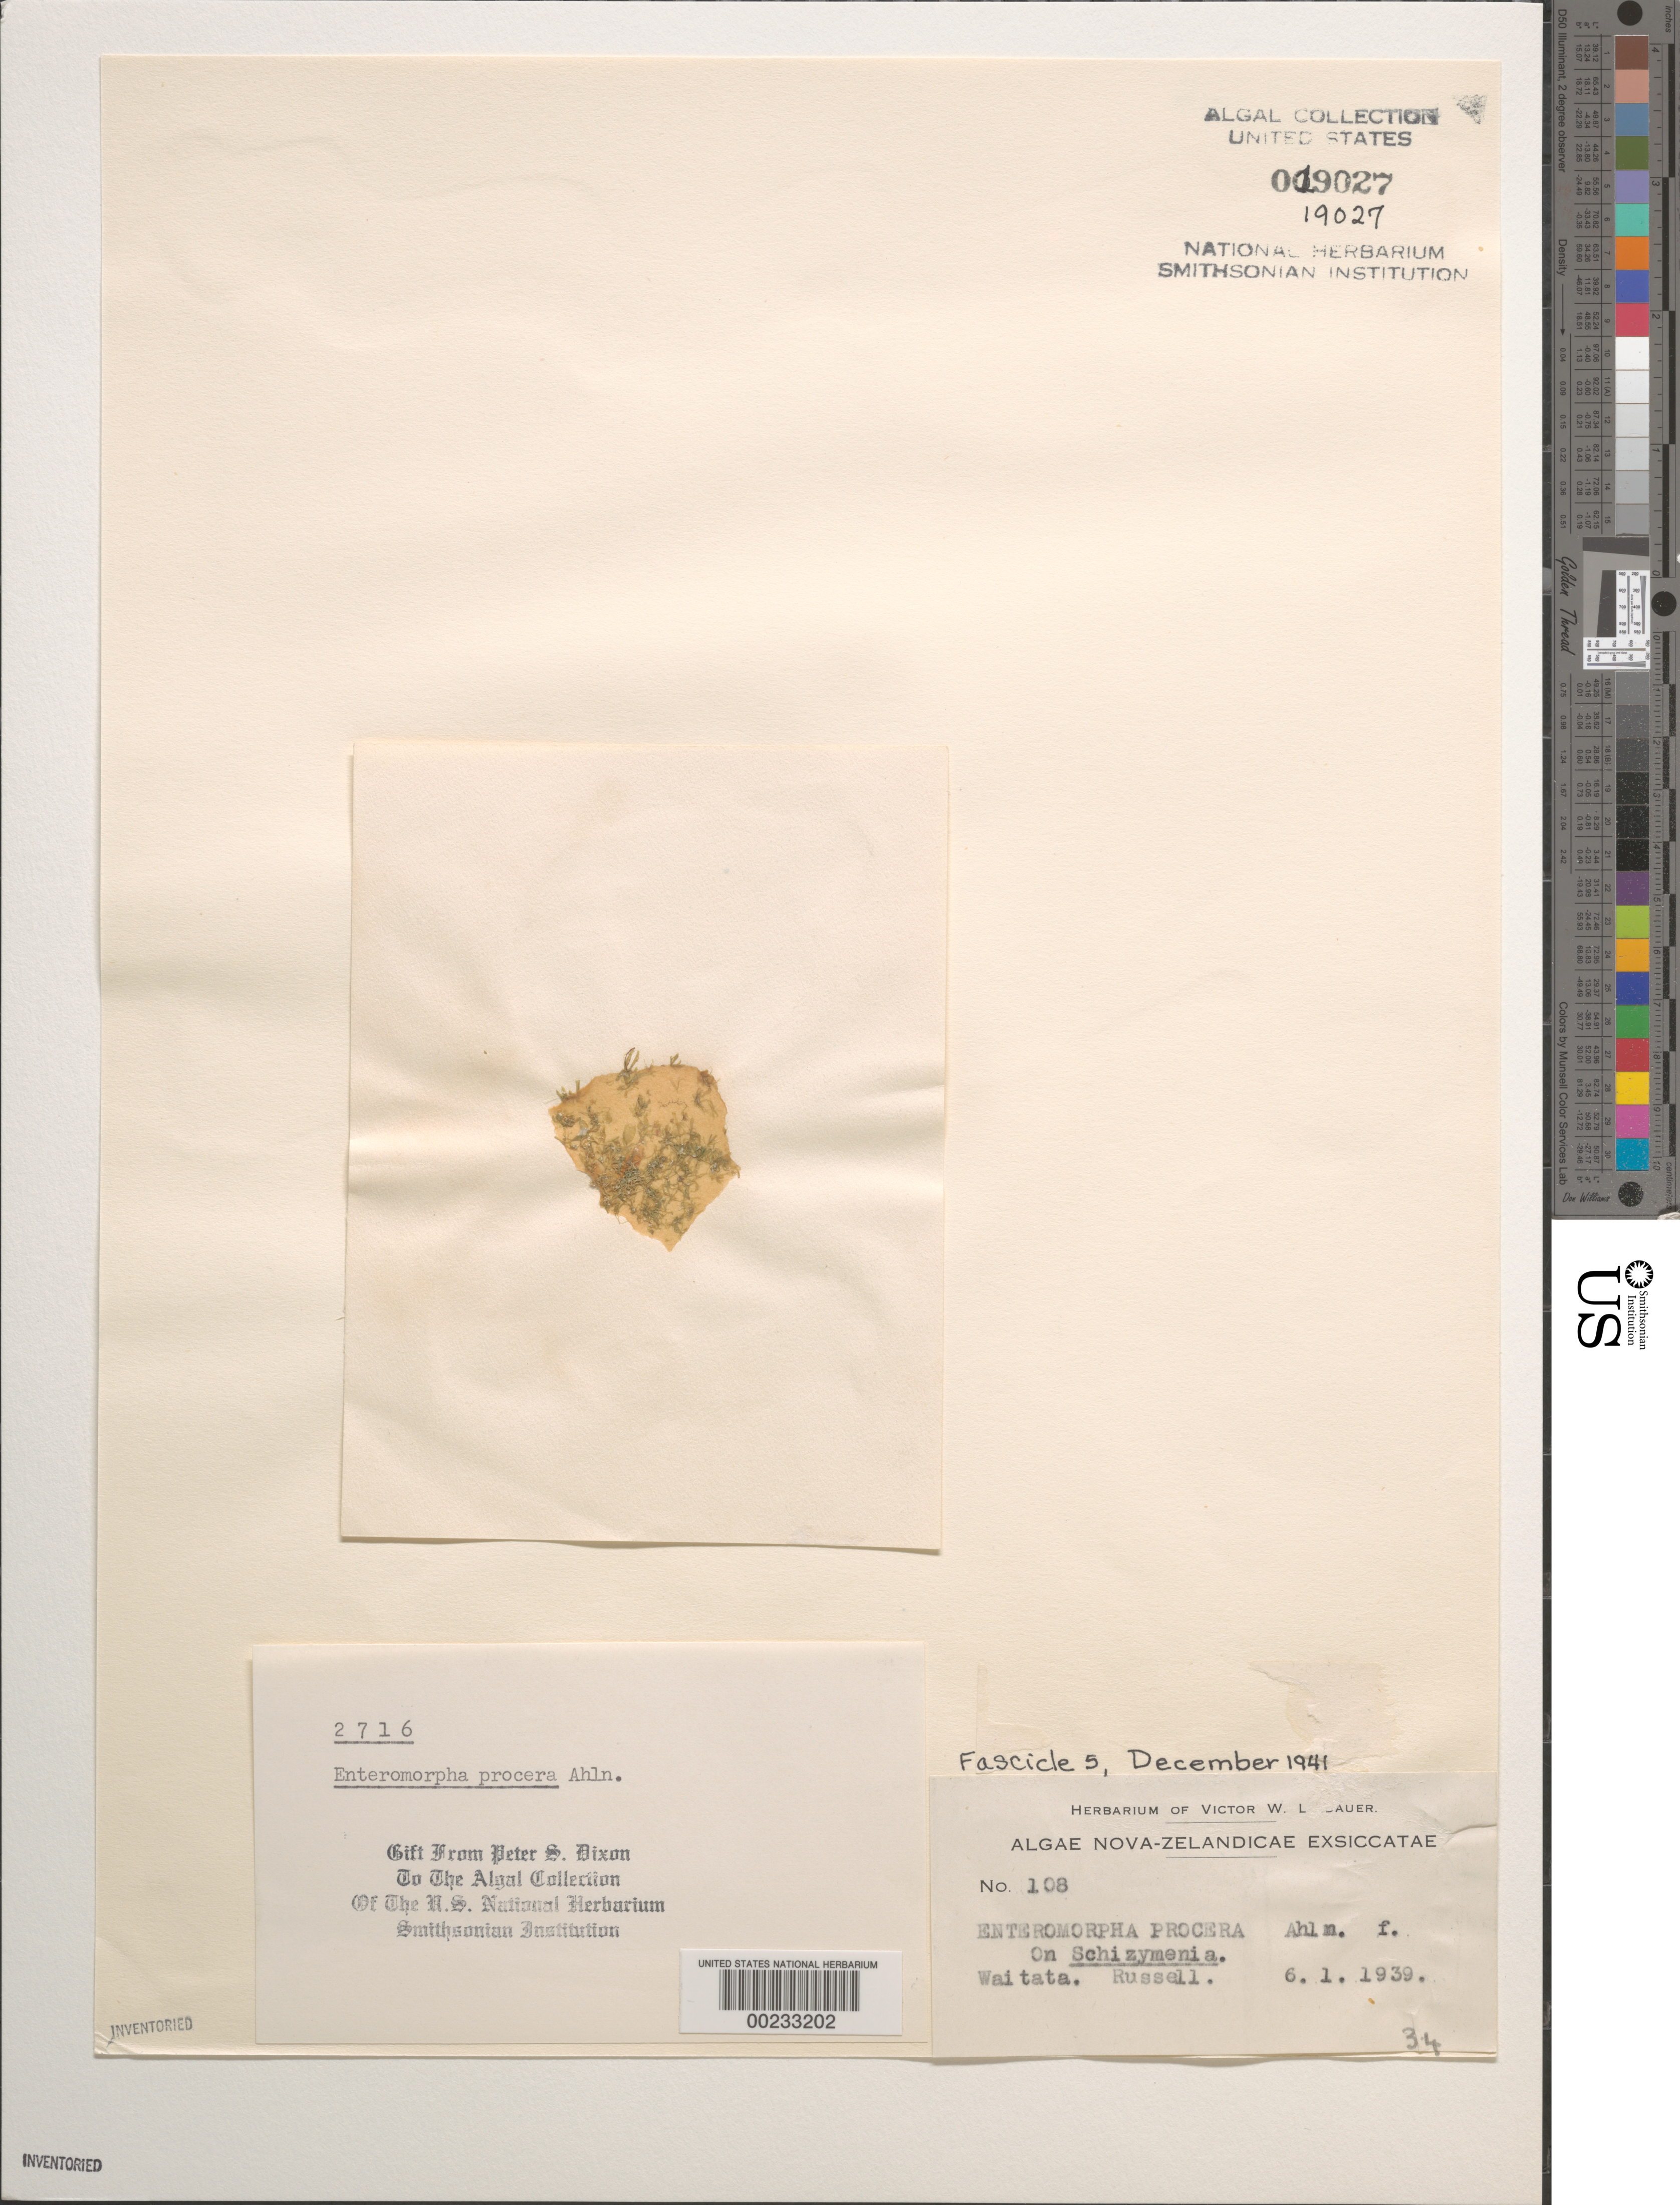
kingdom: Plantae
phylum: Chlorophyta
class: Ulvophyceae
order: Ulvales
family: Ulvaceae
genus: Ulva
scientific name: Ulva prolifera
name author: O.F. Müller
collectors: V. Lindauer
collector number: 108 & PSD 2716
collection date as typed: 06 Jan 1939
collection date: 1939-01-06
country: New Zealand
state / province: Northland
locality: Russell, waitata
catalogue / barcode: US 19027